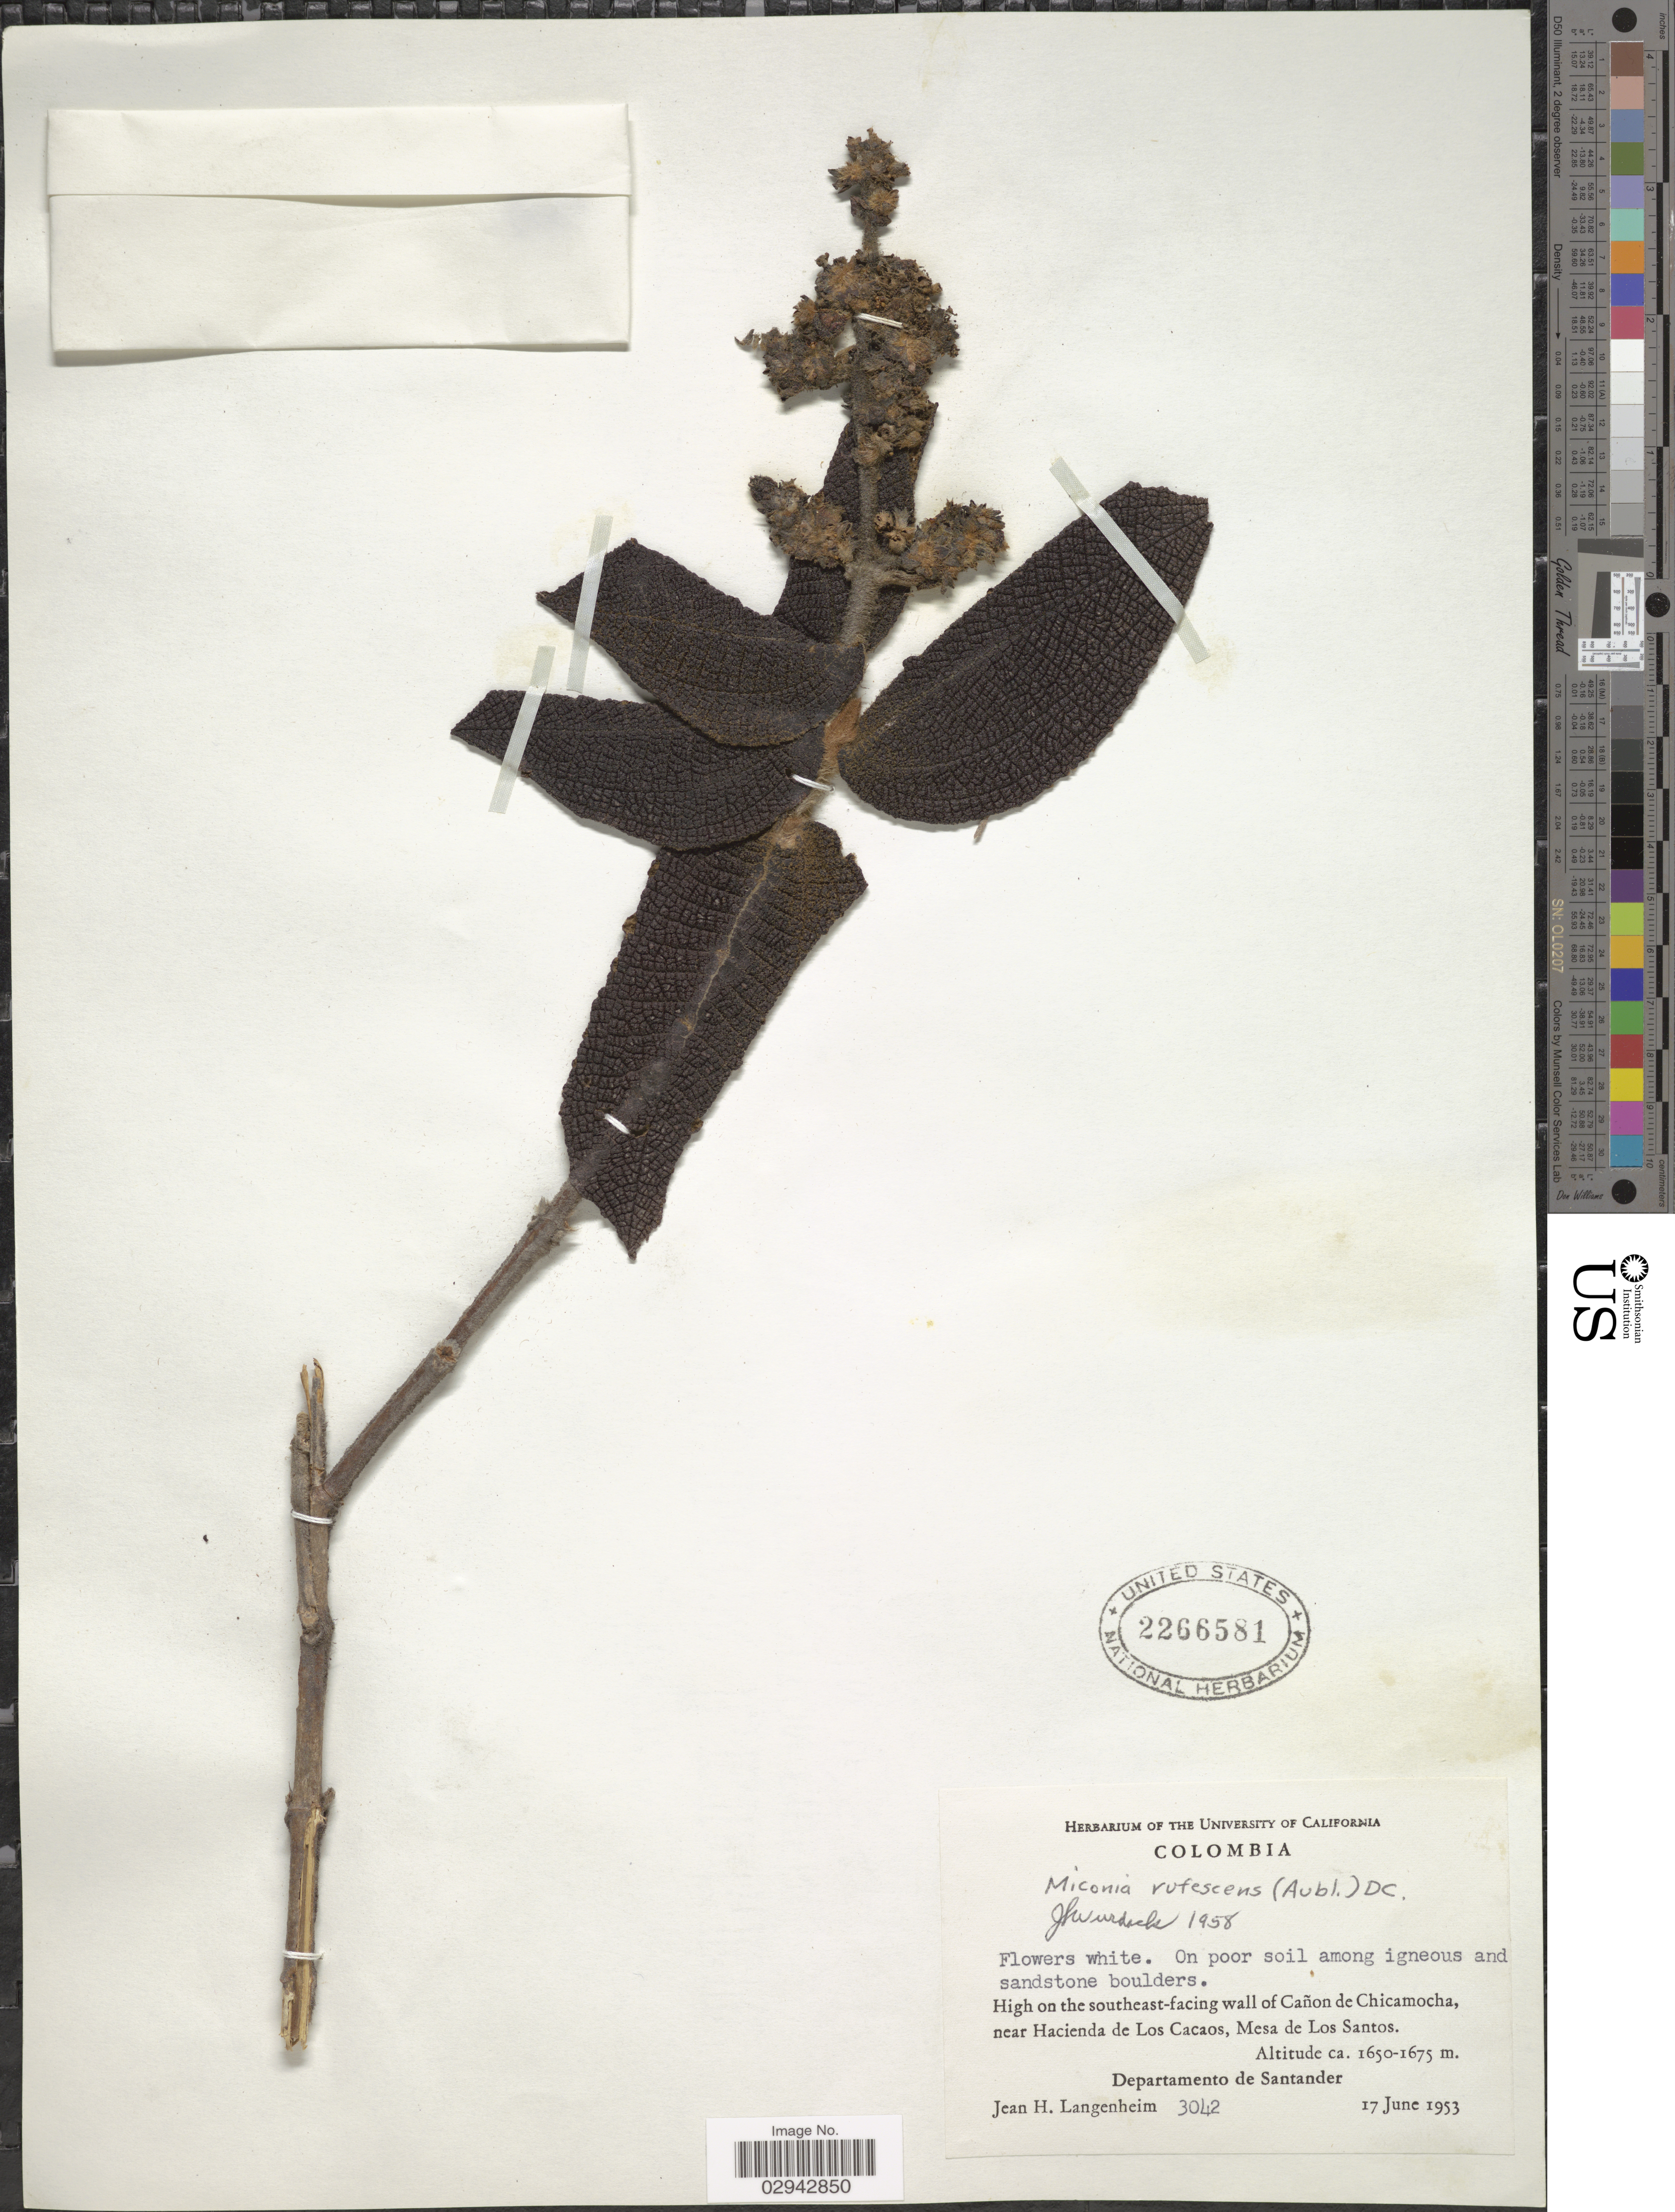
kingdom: Plantae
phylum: Tracheophyta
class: Magnoliopsida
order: Myrtales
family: Melastomataceae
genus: Miconia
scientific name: Miconia rufescens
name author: (Aubl.) DC.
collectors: J. H. Langenheim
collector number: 3042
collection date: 1953-06-17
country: Colombia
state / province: Santander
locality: High on the southeast-facing wall of Cañon de Chicamocha, near Hacienda de Los Cacaos, Mesa de Los Santos. Departamento de Santander.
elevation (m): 1650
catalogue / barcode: US 2266581